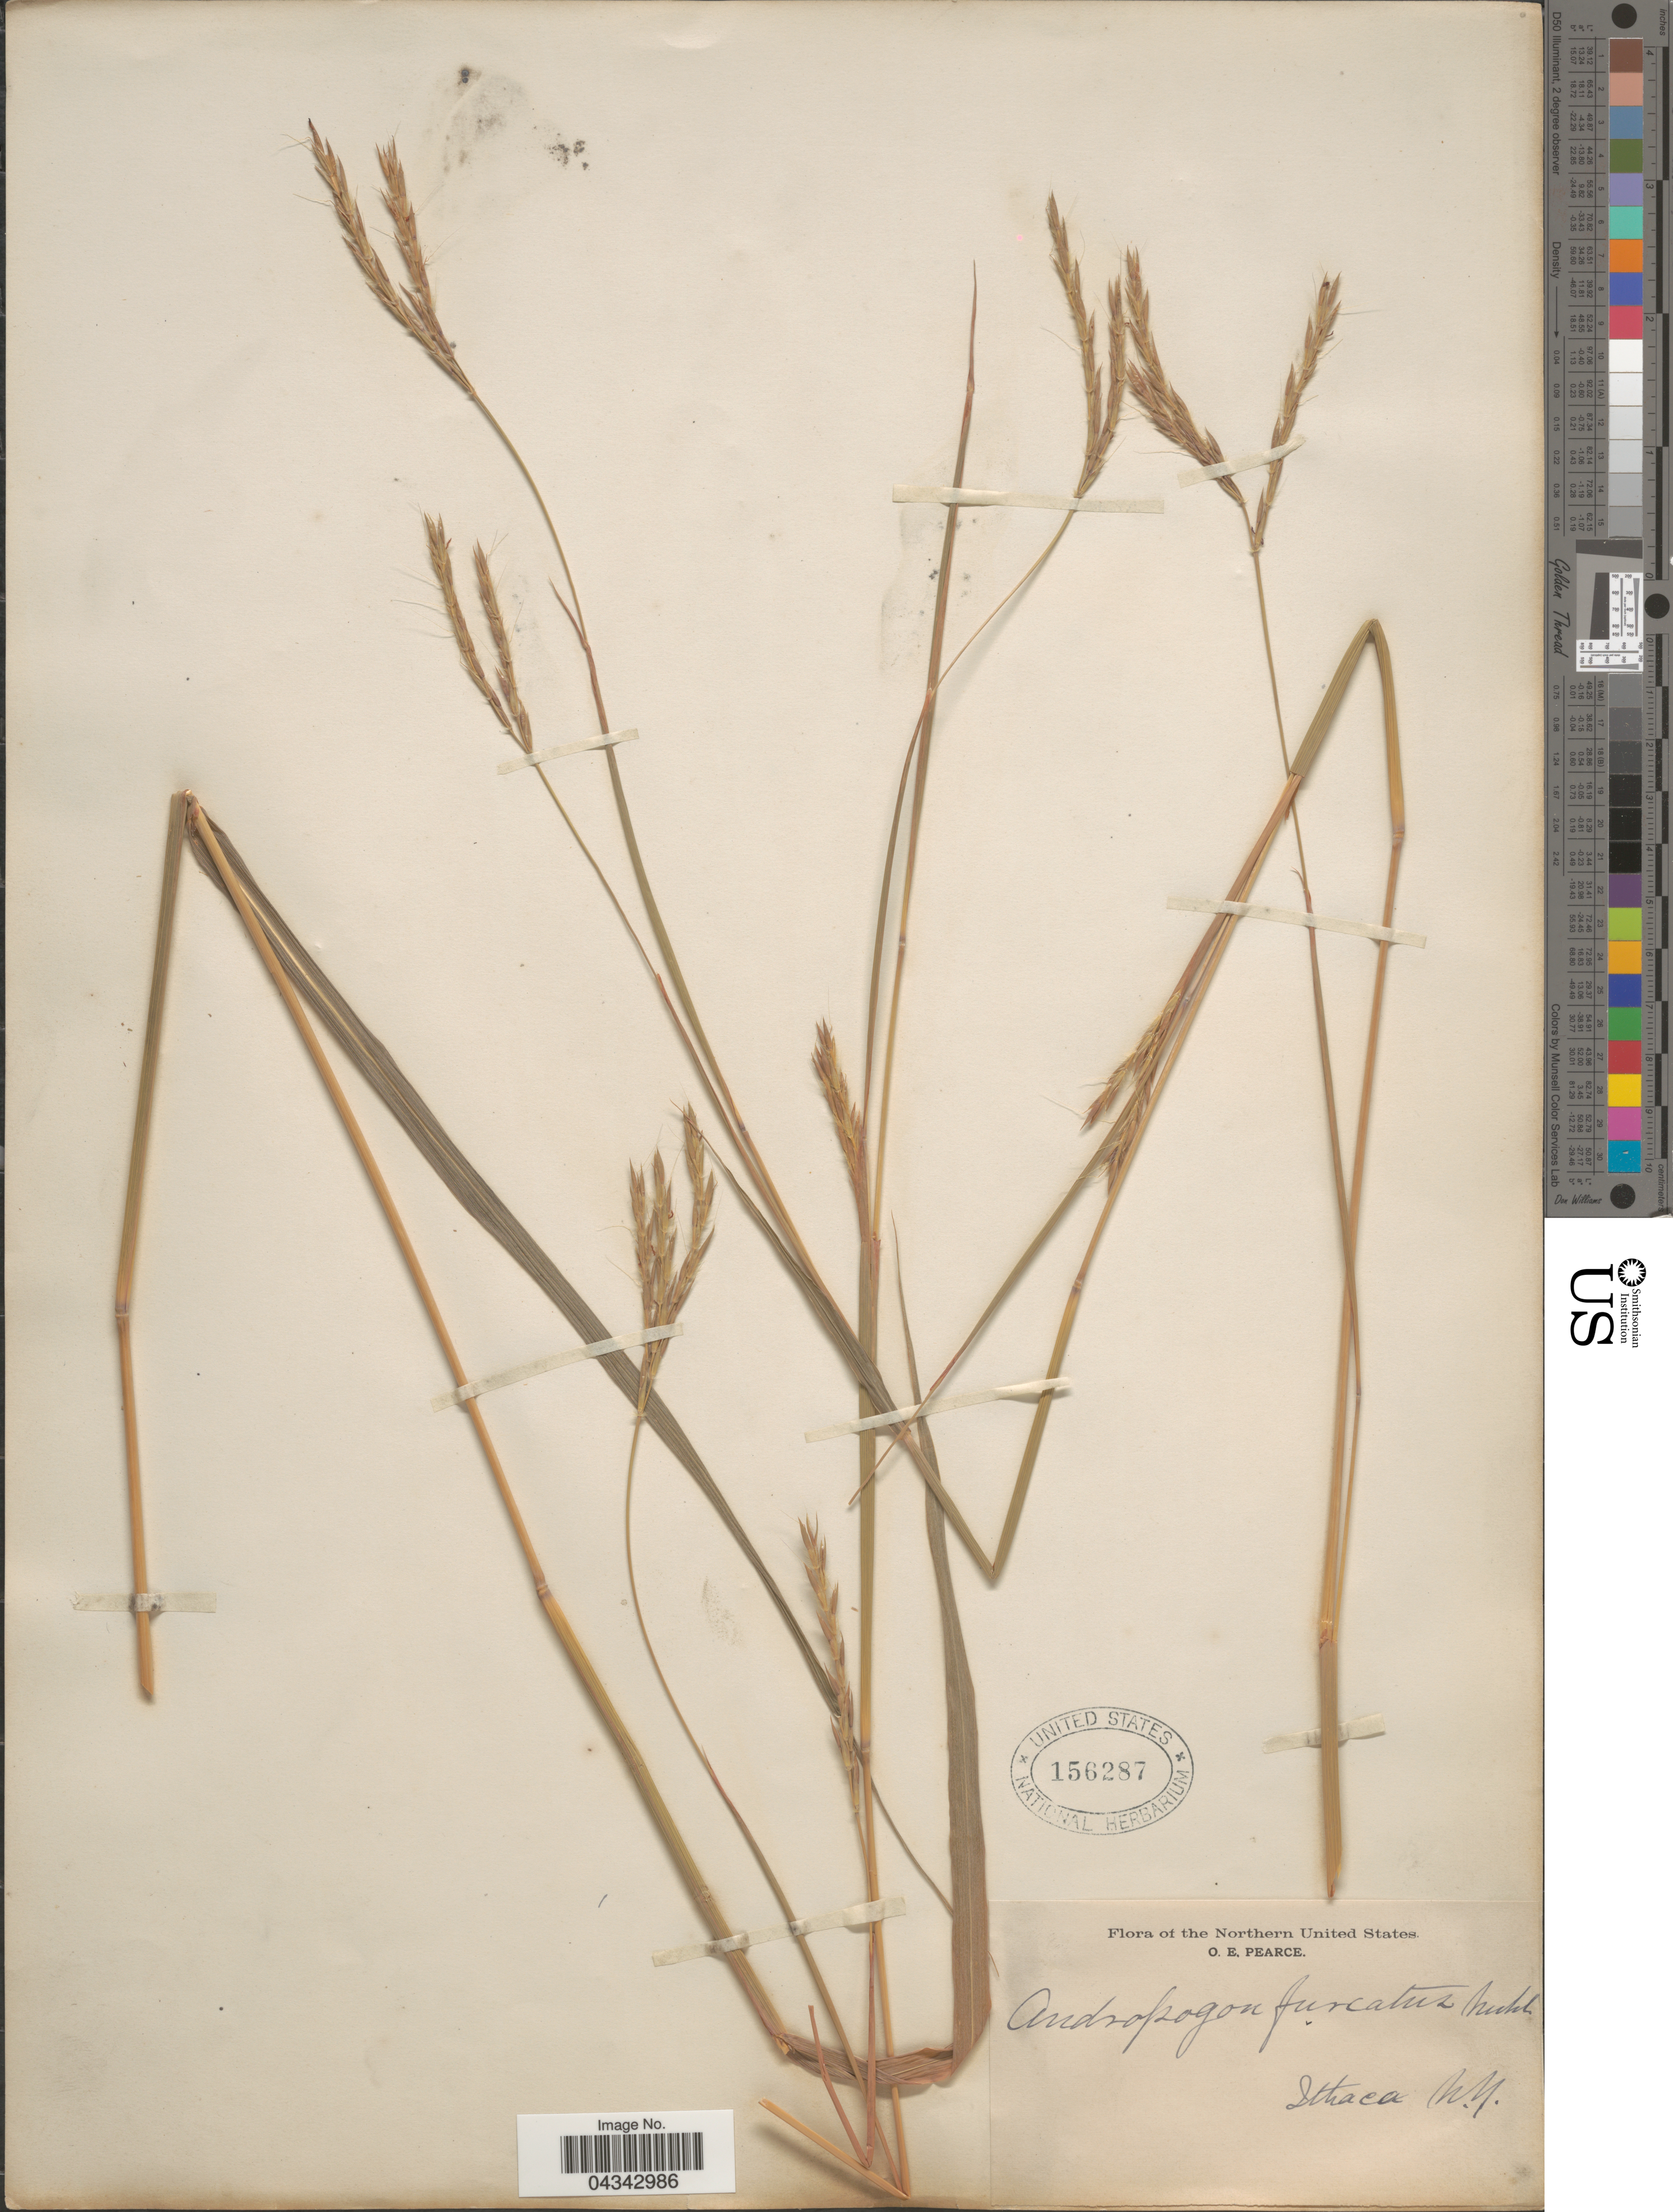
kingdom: Plantae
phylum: Tracheophyta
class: Liliopsida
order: Poales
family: Poaceae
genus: Andropogon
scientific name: Andropogon gerardii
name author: Vitman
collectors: O. E. Pearce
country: United States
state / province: New York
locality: Northern United States. Ithaca.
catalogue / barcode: US 156287